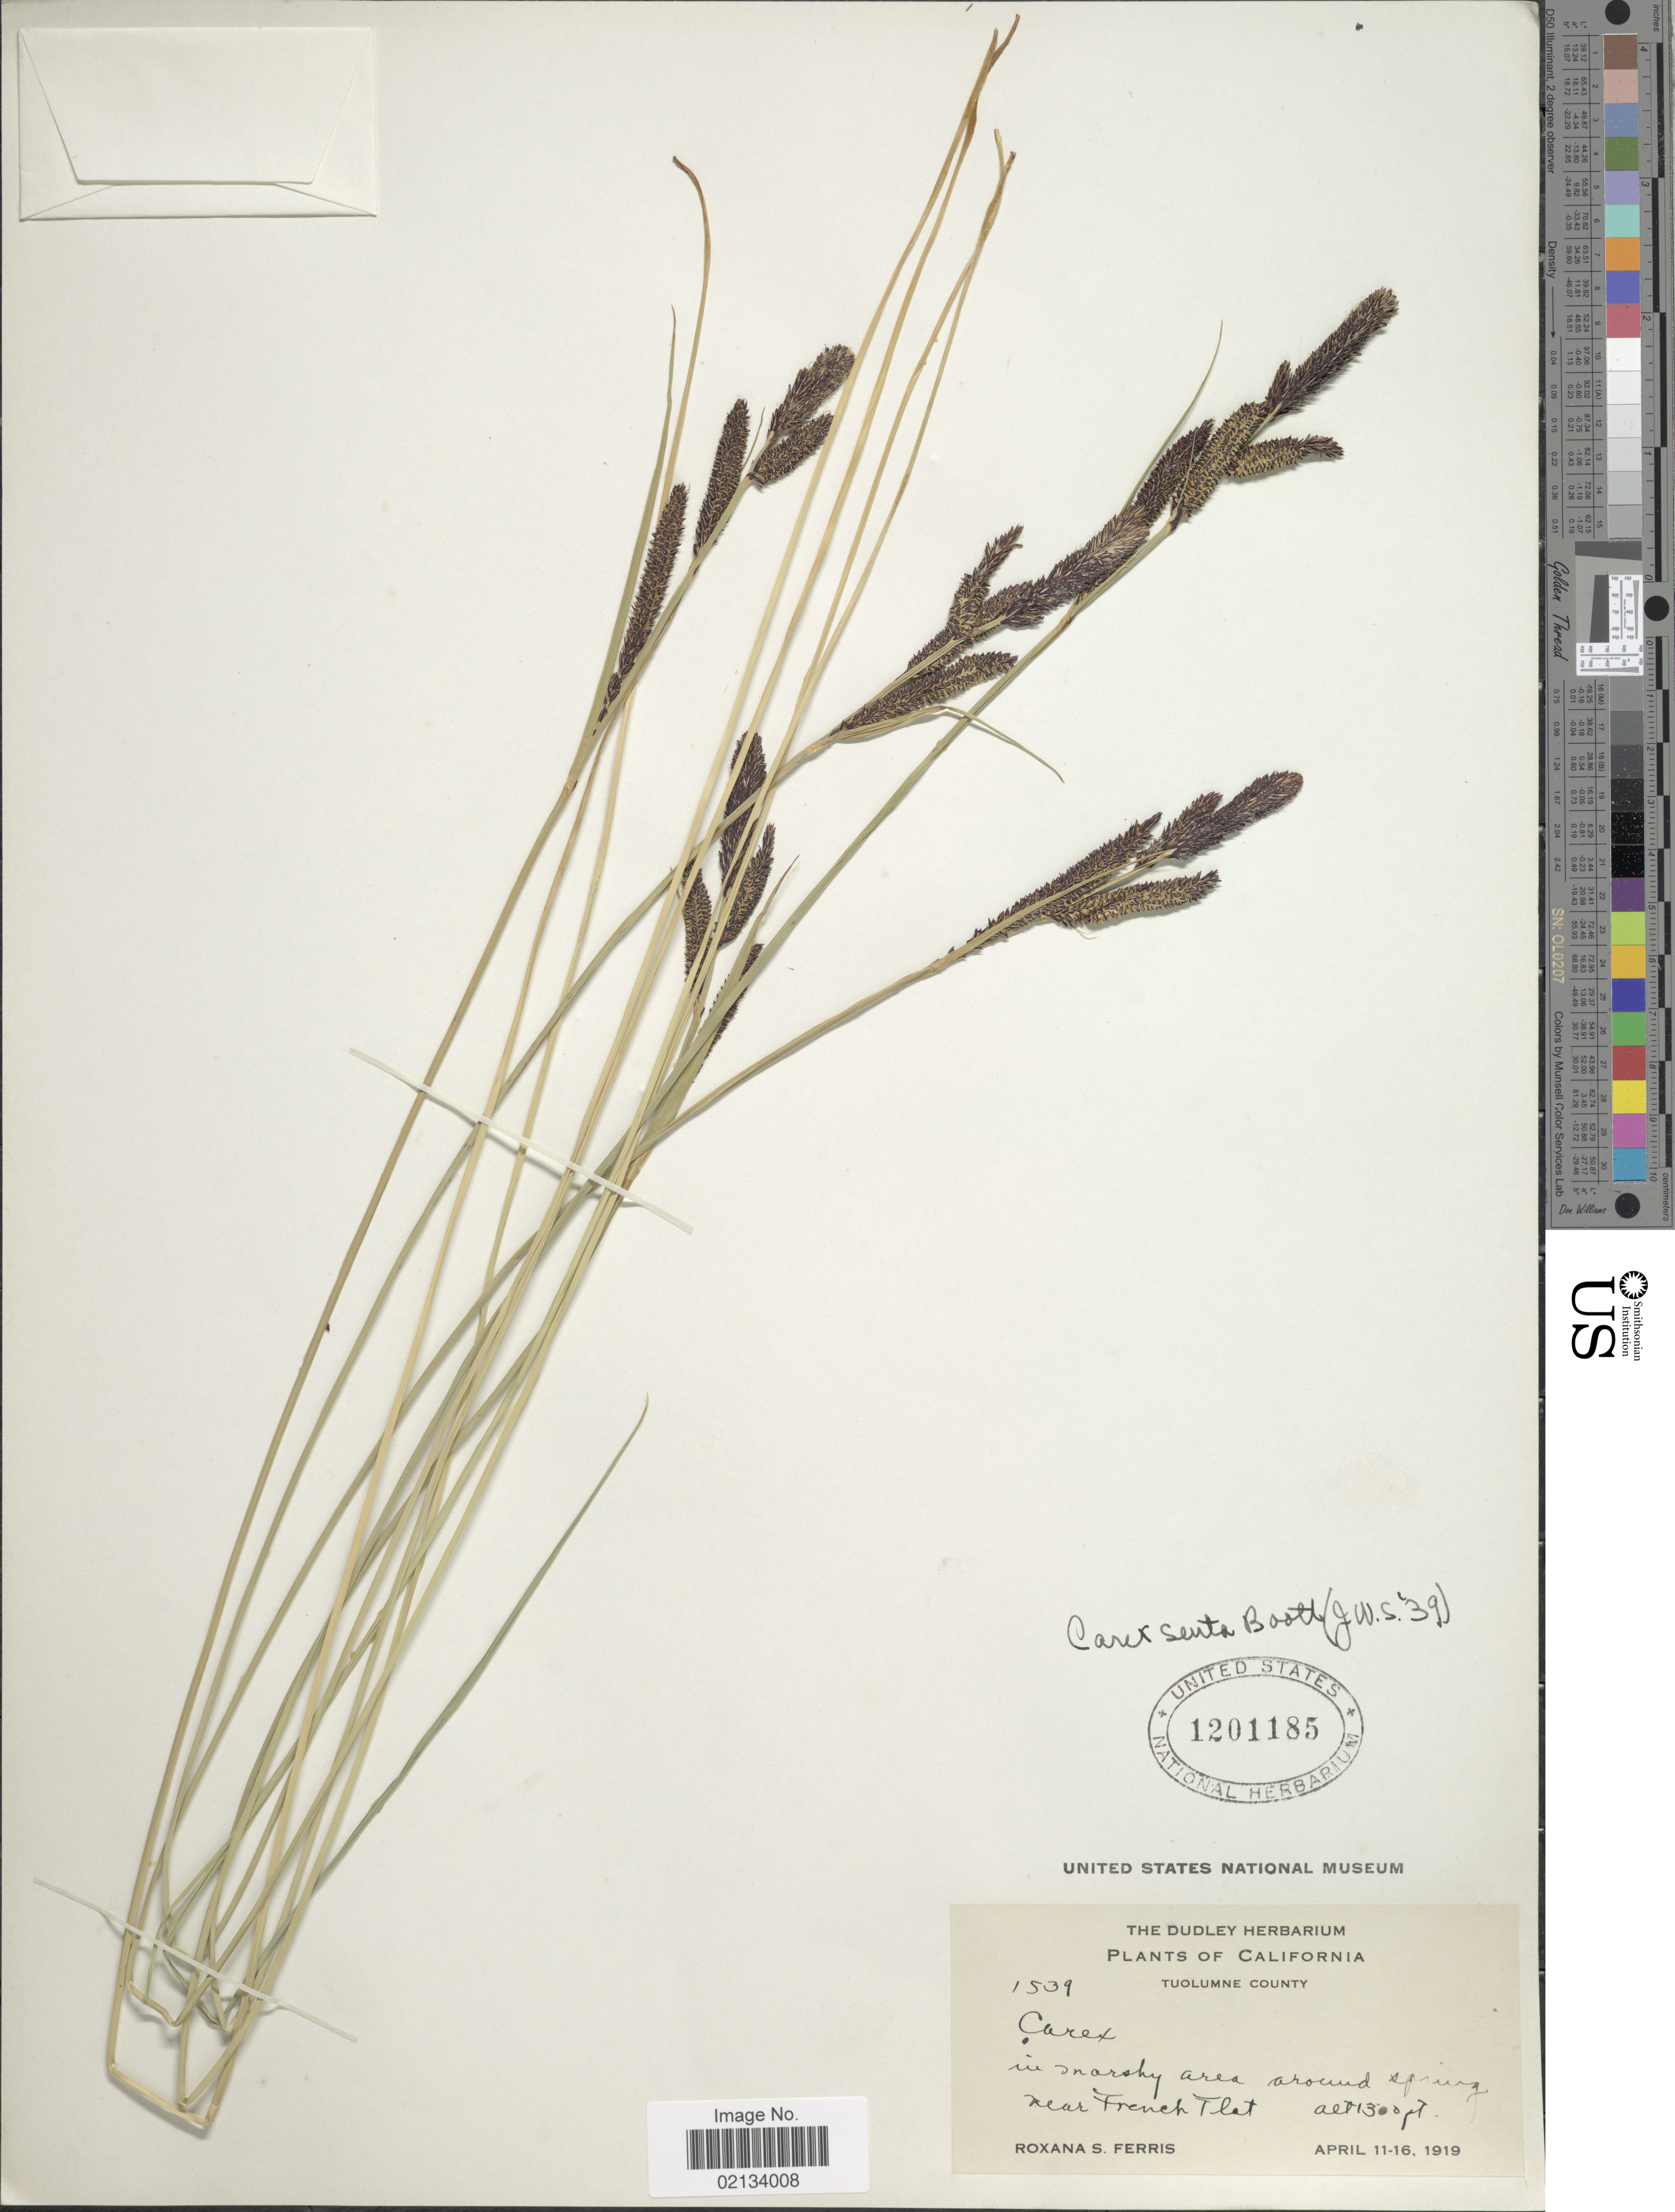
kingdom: Plantae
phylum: Tracheophyta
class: Liliopsida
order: Poales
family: Cyperaceae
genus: Carex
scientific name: Carex senta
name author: Boott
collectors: R. S. Ferris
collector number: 1539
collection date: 1919-04-11/1919-04-16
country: United States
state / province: California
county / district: Tuolumne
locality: Tuolumne County, in marshy area around spring near French Flat.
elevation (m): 396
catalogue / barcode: US 1201185